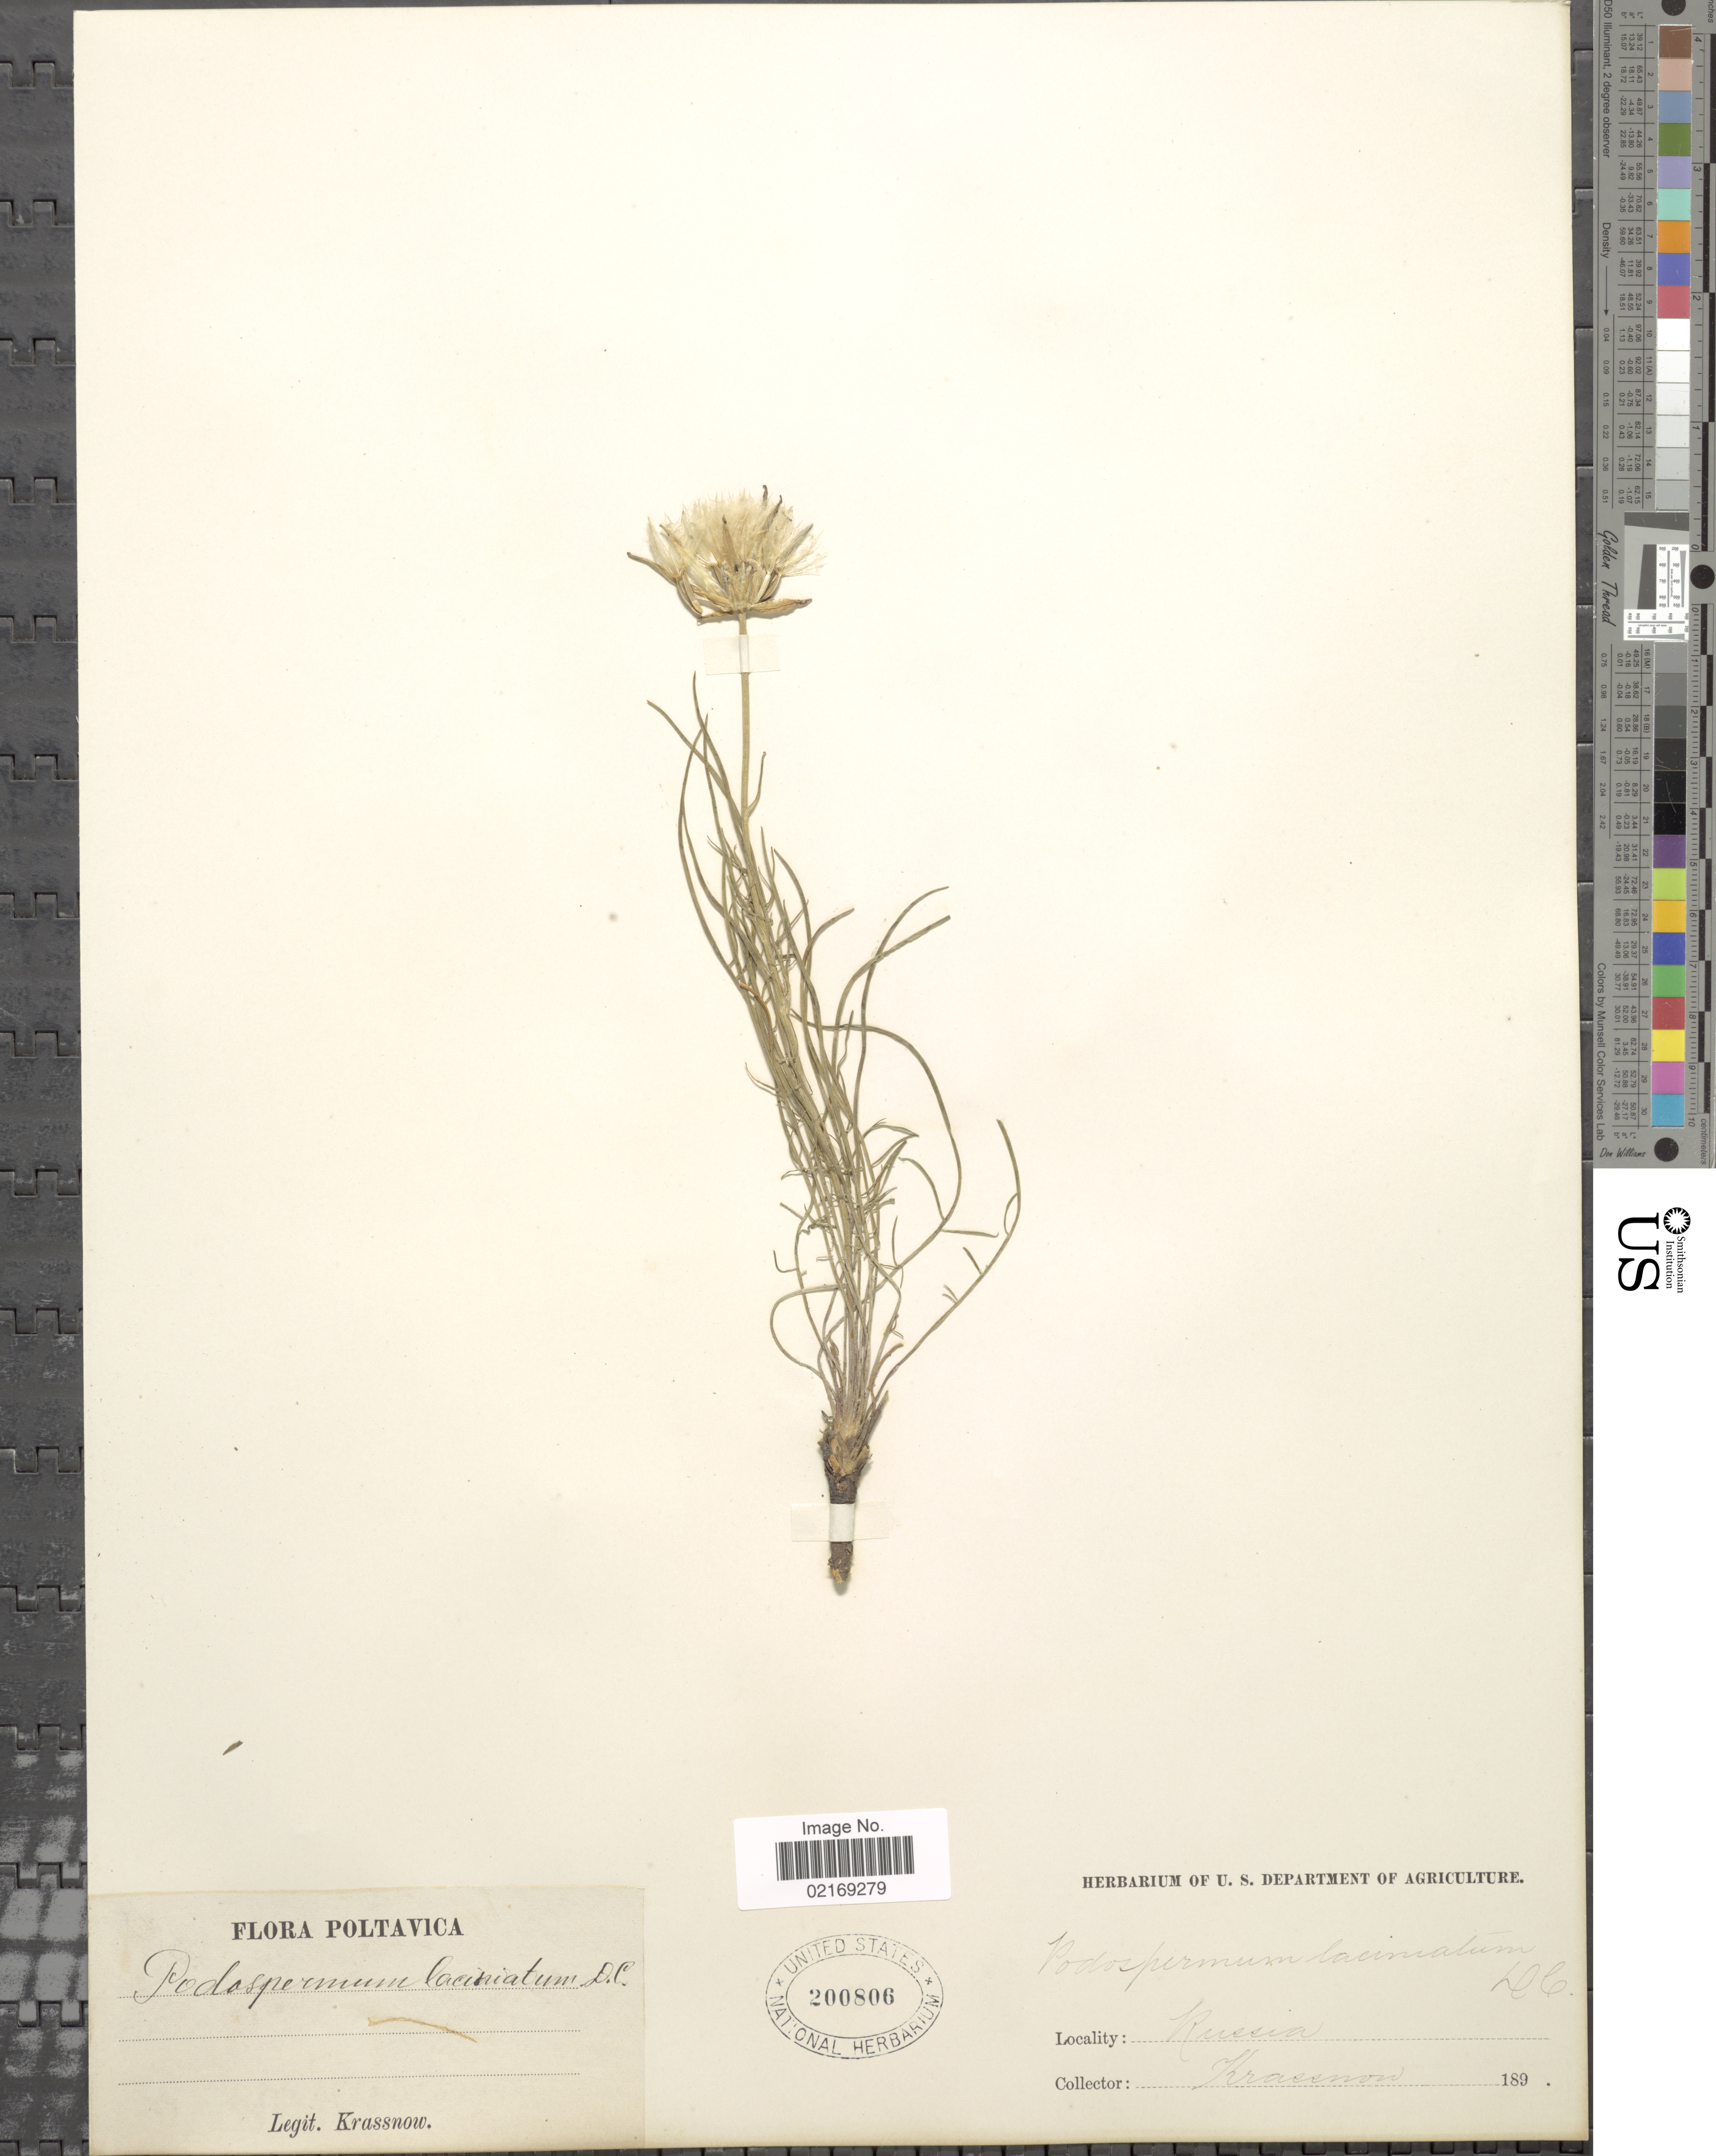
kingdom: Plantae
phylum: Tracheophyta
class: Magnoliopsida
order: Asterales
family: Asteraceae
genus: Podospermum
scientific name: Podospermum laciniatum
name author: (L.) DC.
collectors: -. Krassnow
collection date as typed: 189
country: Ukraine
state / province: Poltava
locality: Russia, Poltavica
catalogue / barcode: US 200806